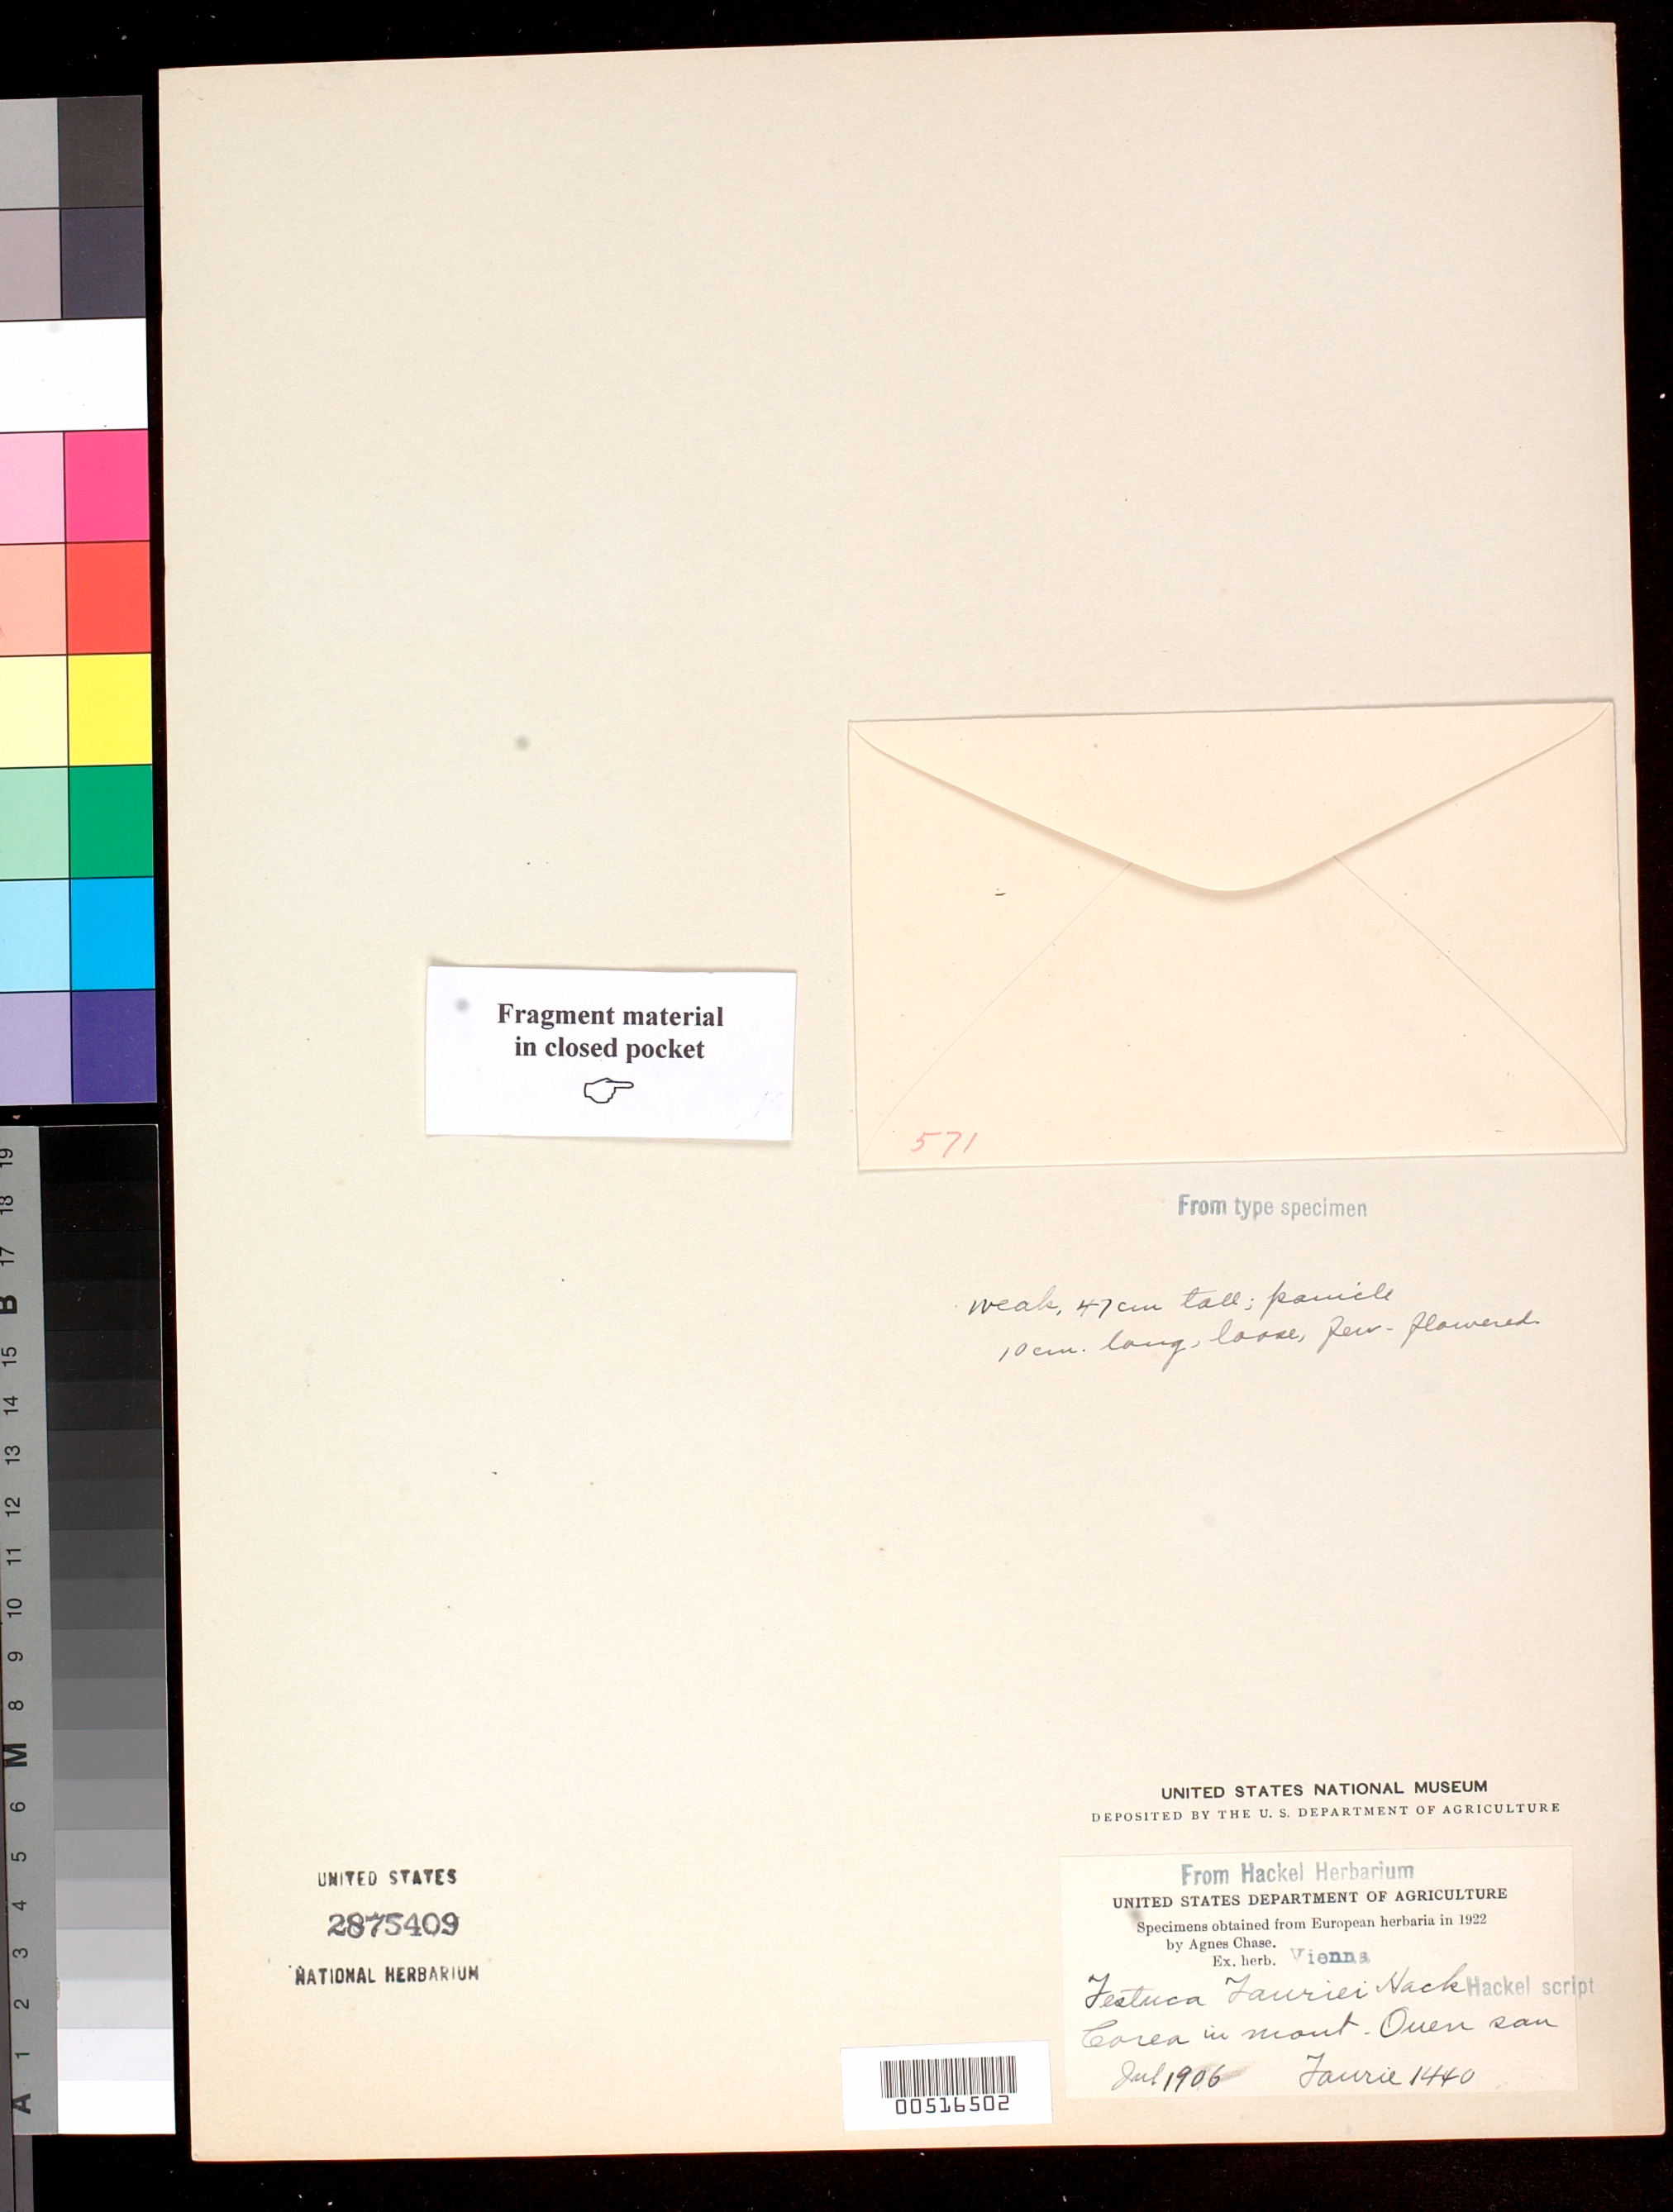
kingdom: Plantae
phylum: Tracheophyta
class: Liliopsida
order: Poales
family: Poaceae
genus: Festuca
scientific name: Festuca fauriei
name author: Hack.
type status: Type Fragment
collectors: U. Faurie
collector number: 1440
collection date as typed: Jul 1906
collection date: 1906-07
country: North Korea / South Korea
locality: In Mont Ouen San. [in Mount Ouen San].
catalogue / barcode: US 2875409